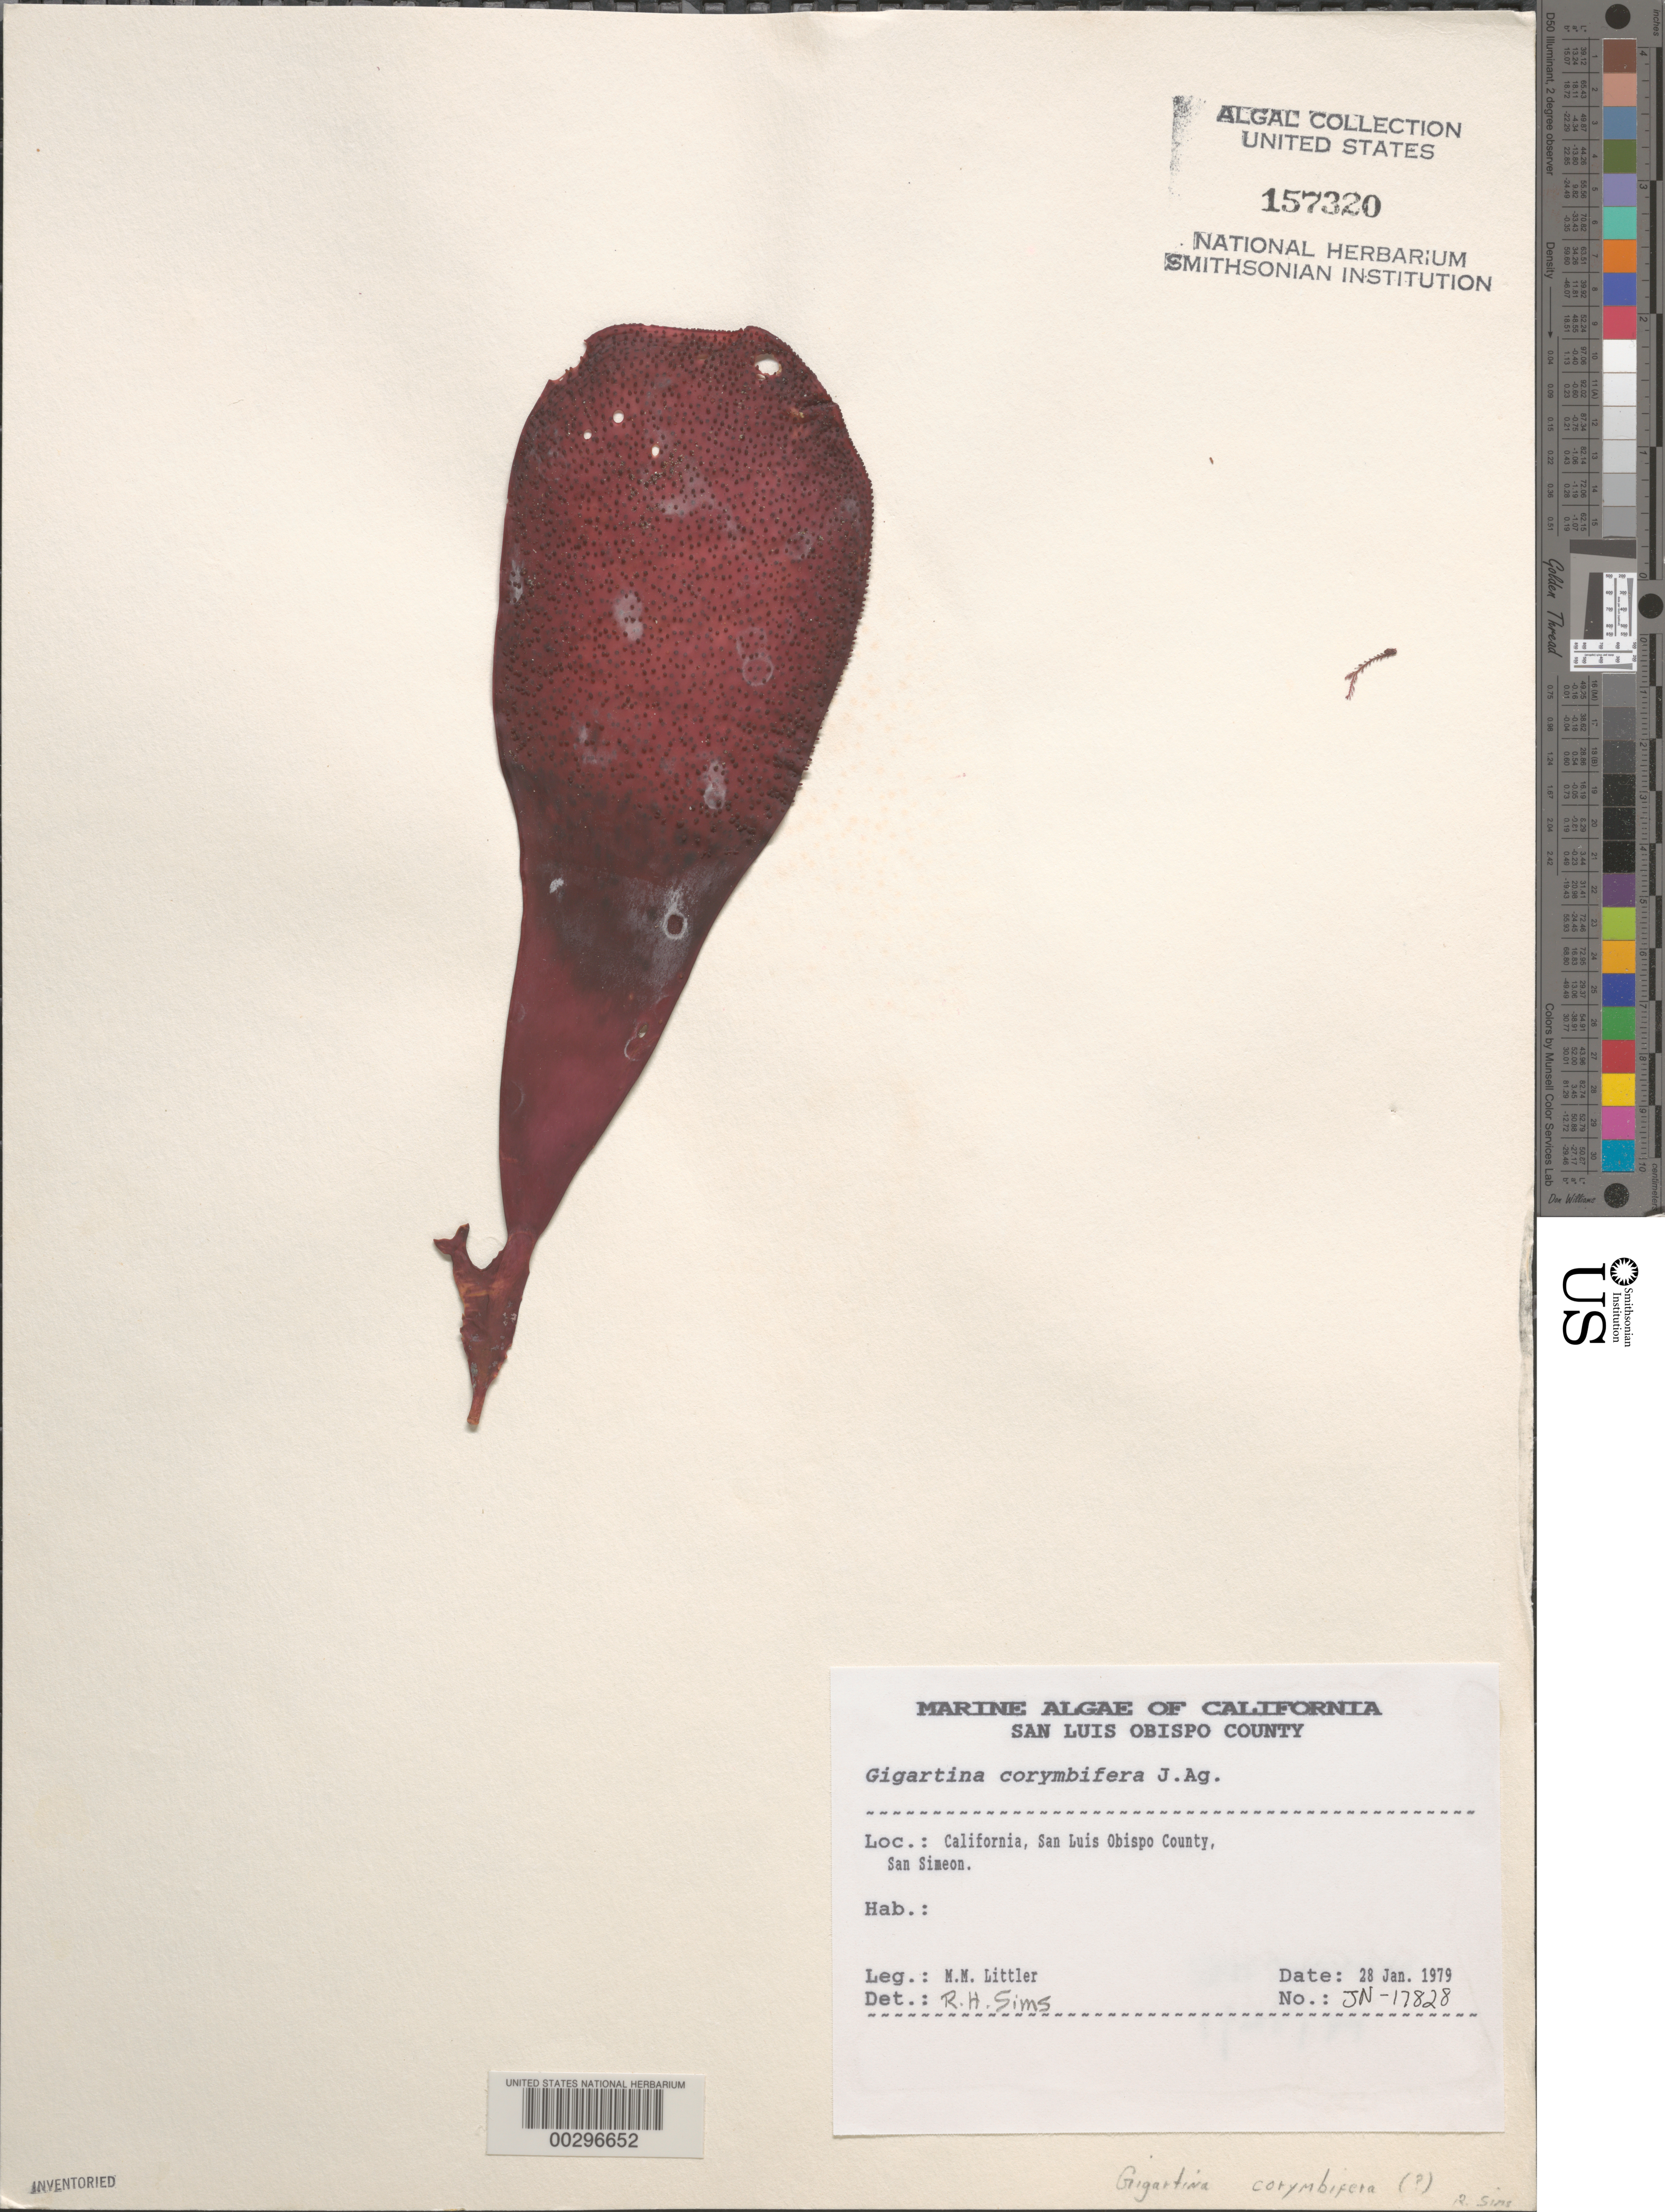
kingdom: Plantae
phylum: Rhodophyta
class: Florideophyceae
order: Gigartinales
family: Gigartinaceae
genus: Chondracanthus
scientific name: Chondracanthus corymbiferus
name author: (Kütz.) Guiry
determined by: Algae name updating Project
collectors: M. M. Littler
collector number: Jn-17828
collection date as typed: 28 Jan 1979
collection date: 1979-01-28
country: United States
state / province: California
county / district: San Luis Obispo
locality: San Simeon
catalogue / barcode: US 157320